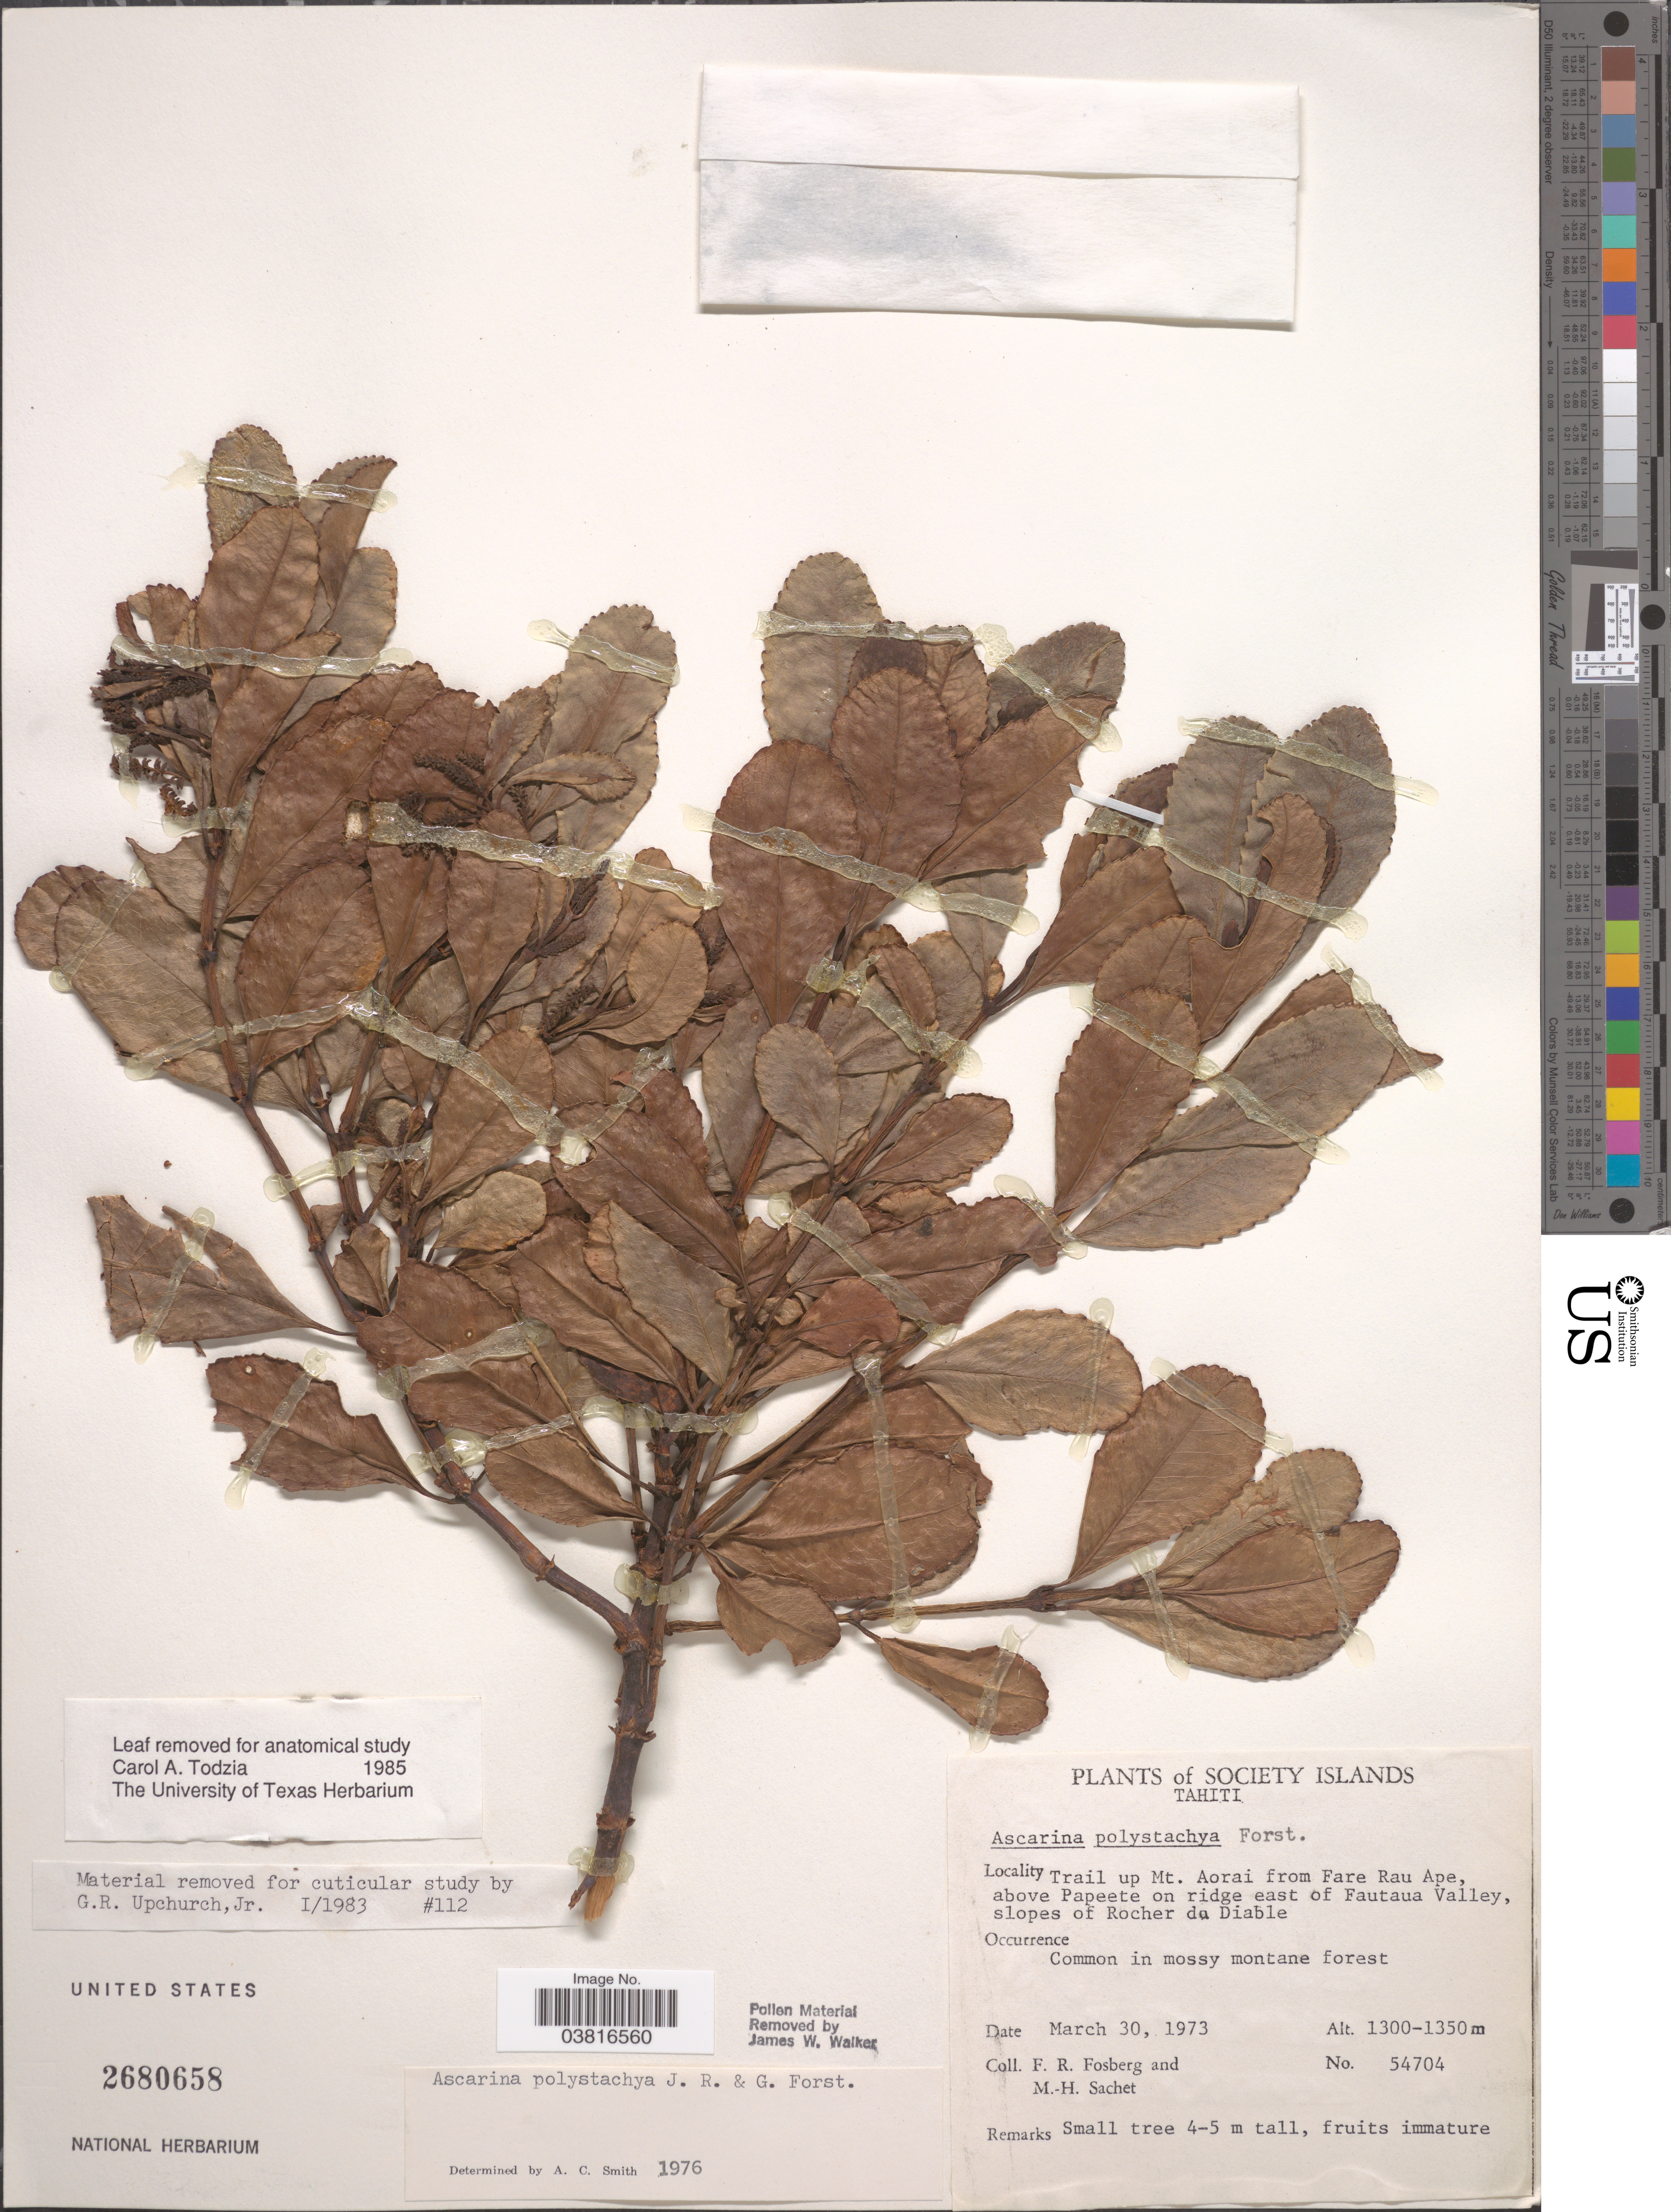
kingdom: Plantae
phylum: Tracheophyta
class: Magnoliopsida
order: Chloranthales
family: Chloranthaceae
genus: Ascarina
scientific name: Ascarina polystachya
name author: J.R. Forst. & G. Forst.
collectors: F. R. Fosberg & M.-H. Sachet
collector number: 54704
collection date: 1973-03-30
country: French Polynesia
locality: Society Islands. Tahiti. Trail up Mt. Aorai from Fare Rau Ape, above Papeete on ridge east of Fautaua Valley, slopes of Rocher du Diable.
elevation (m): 1300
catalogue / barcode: US 2680658